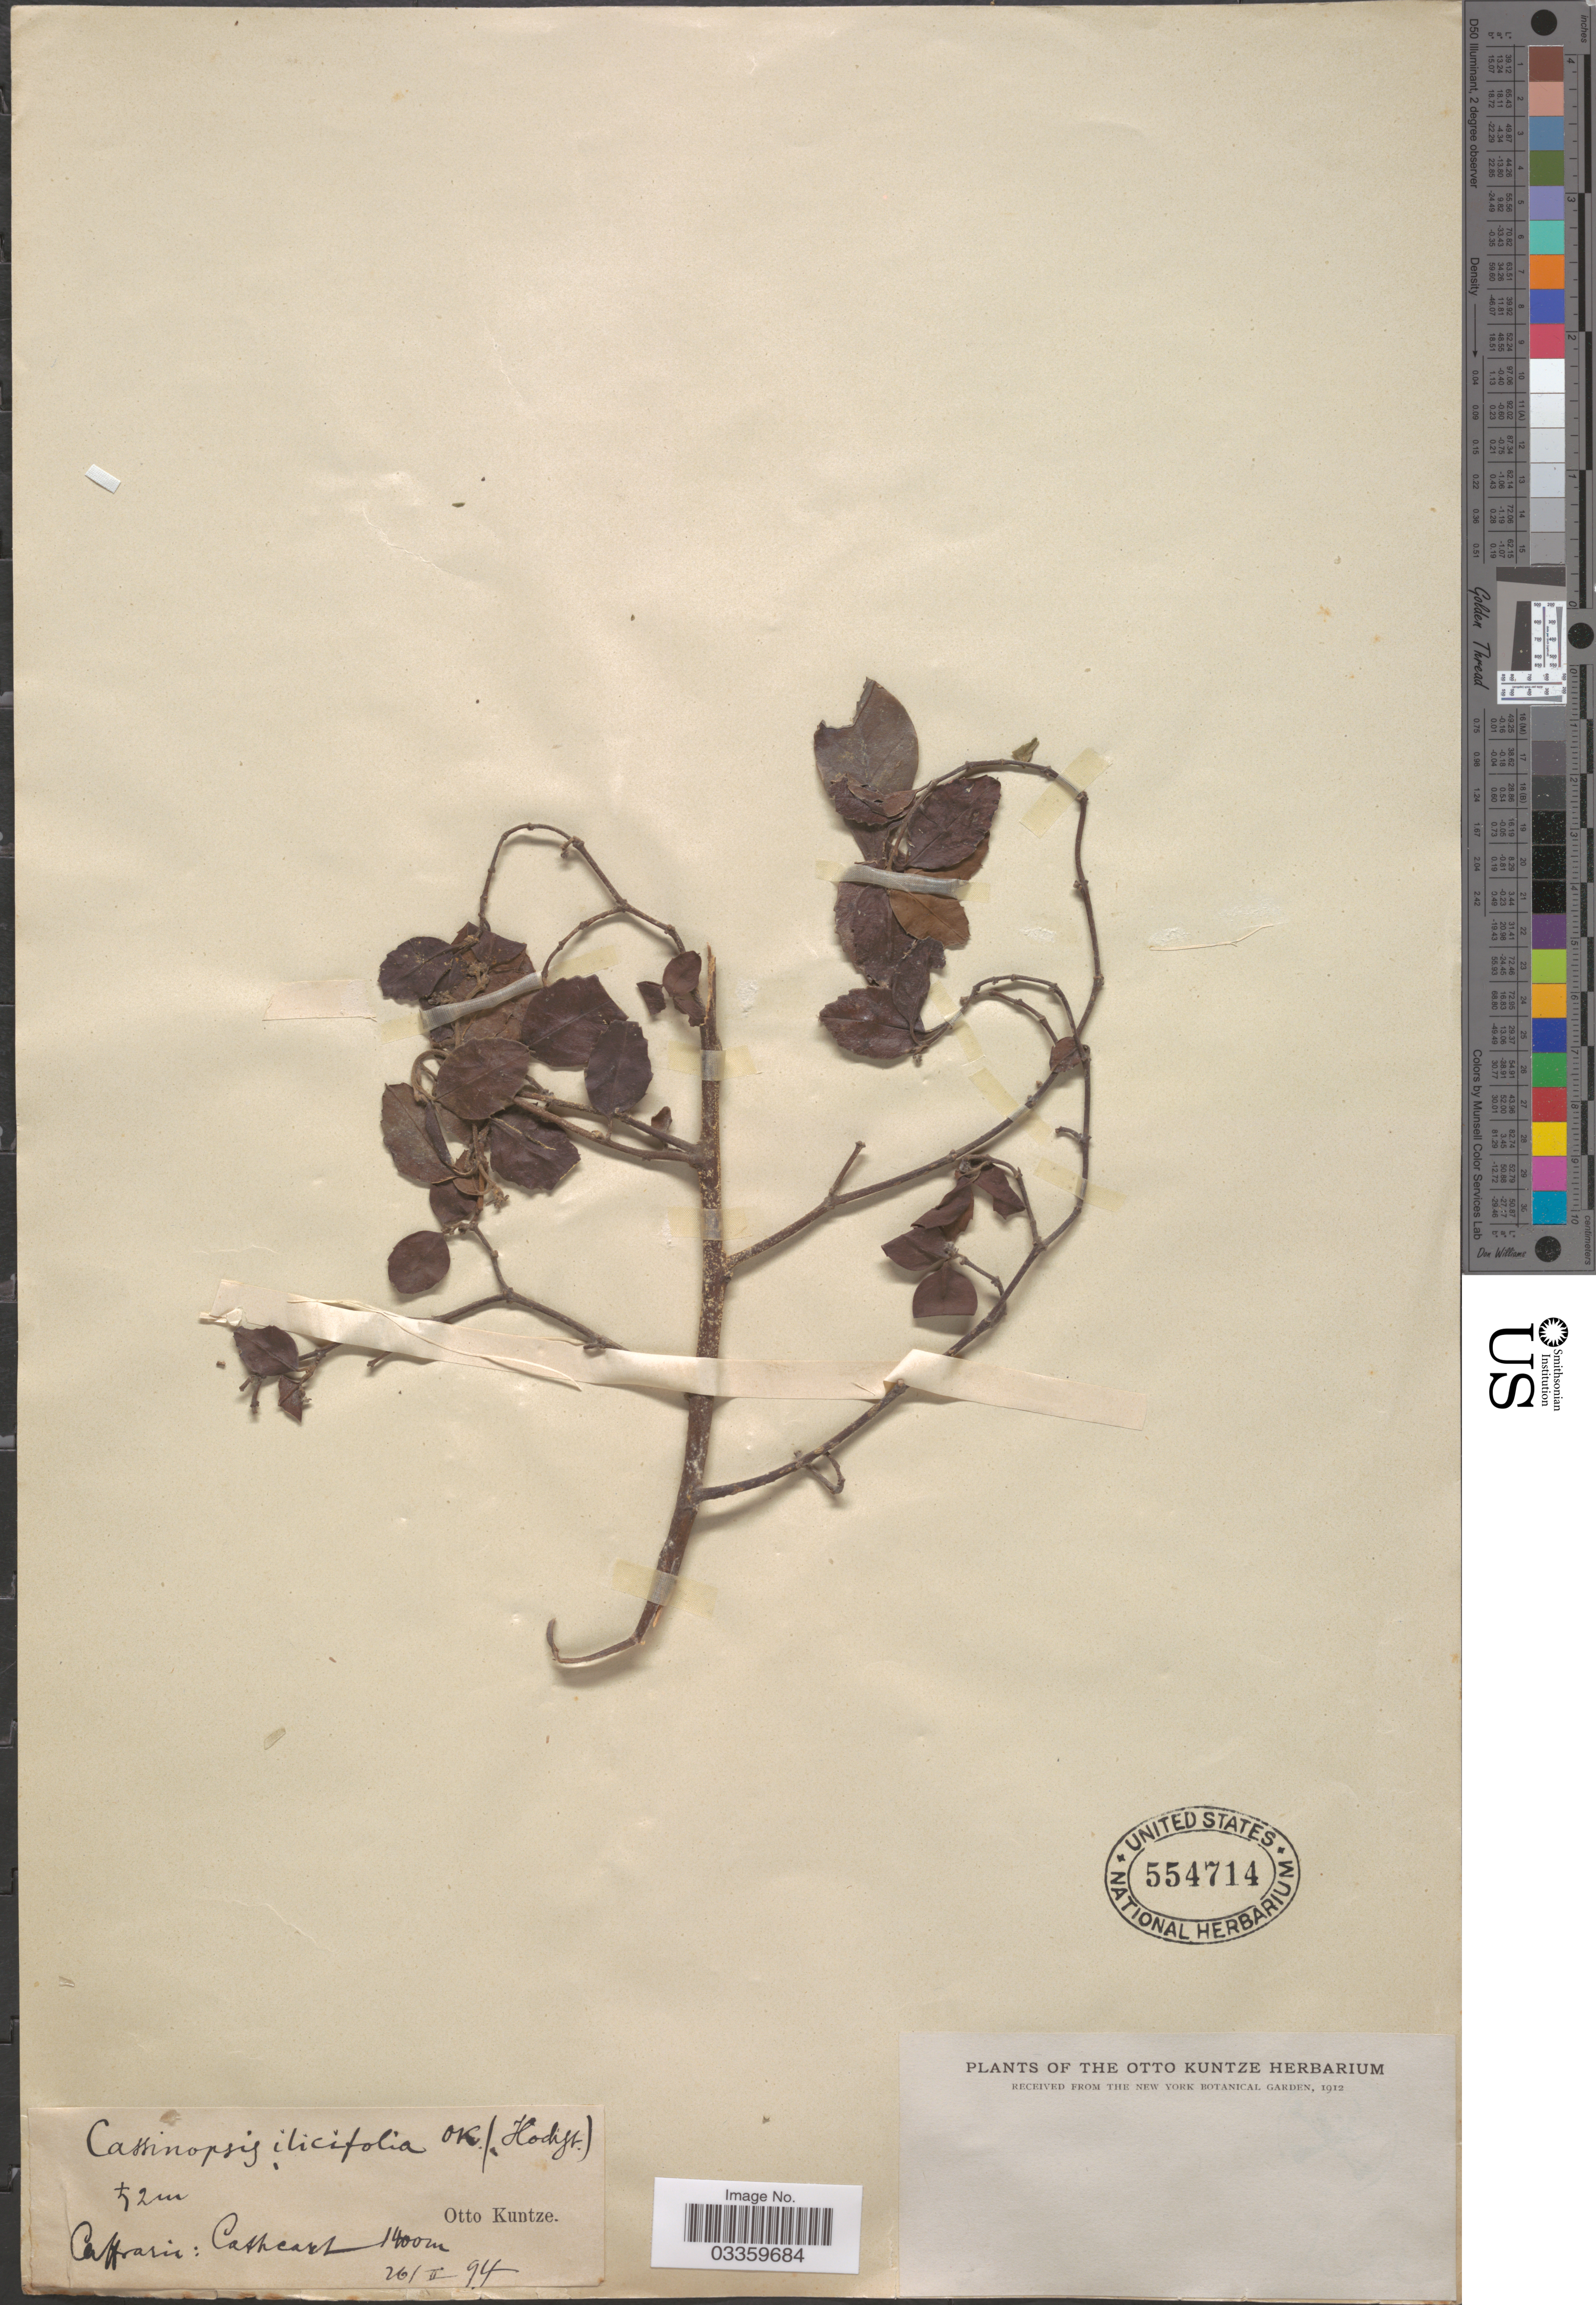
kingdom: Plantae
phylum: Tracheophyta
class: Magnoliopsida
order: Icacinales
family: Icacinaceae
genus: Cassinopsis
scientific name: Cassinopsis ilicifolia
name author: Kuntze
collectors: C.E.O. Kuntze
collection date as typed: Transcribed d/m/y: 26/2/94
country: South Africa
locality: Caffraria: Cathcart.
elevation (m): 1400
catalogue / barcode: US 554714